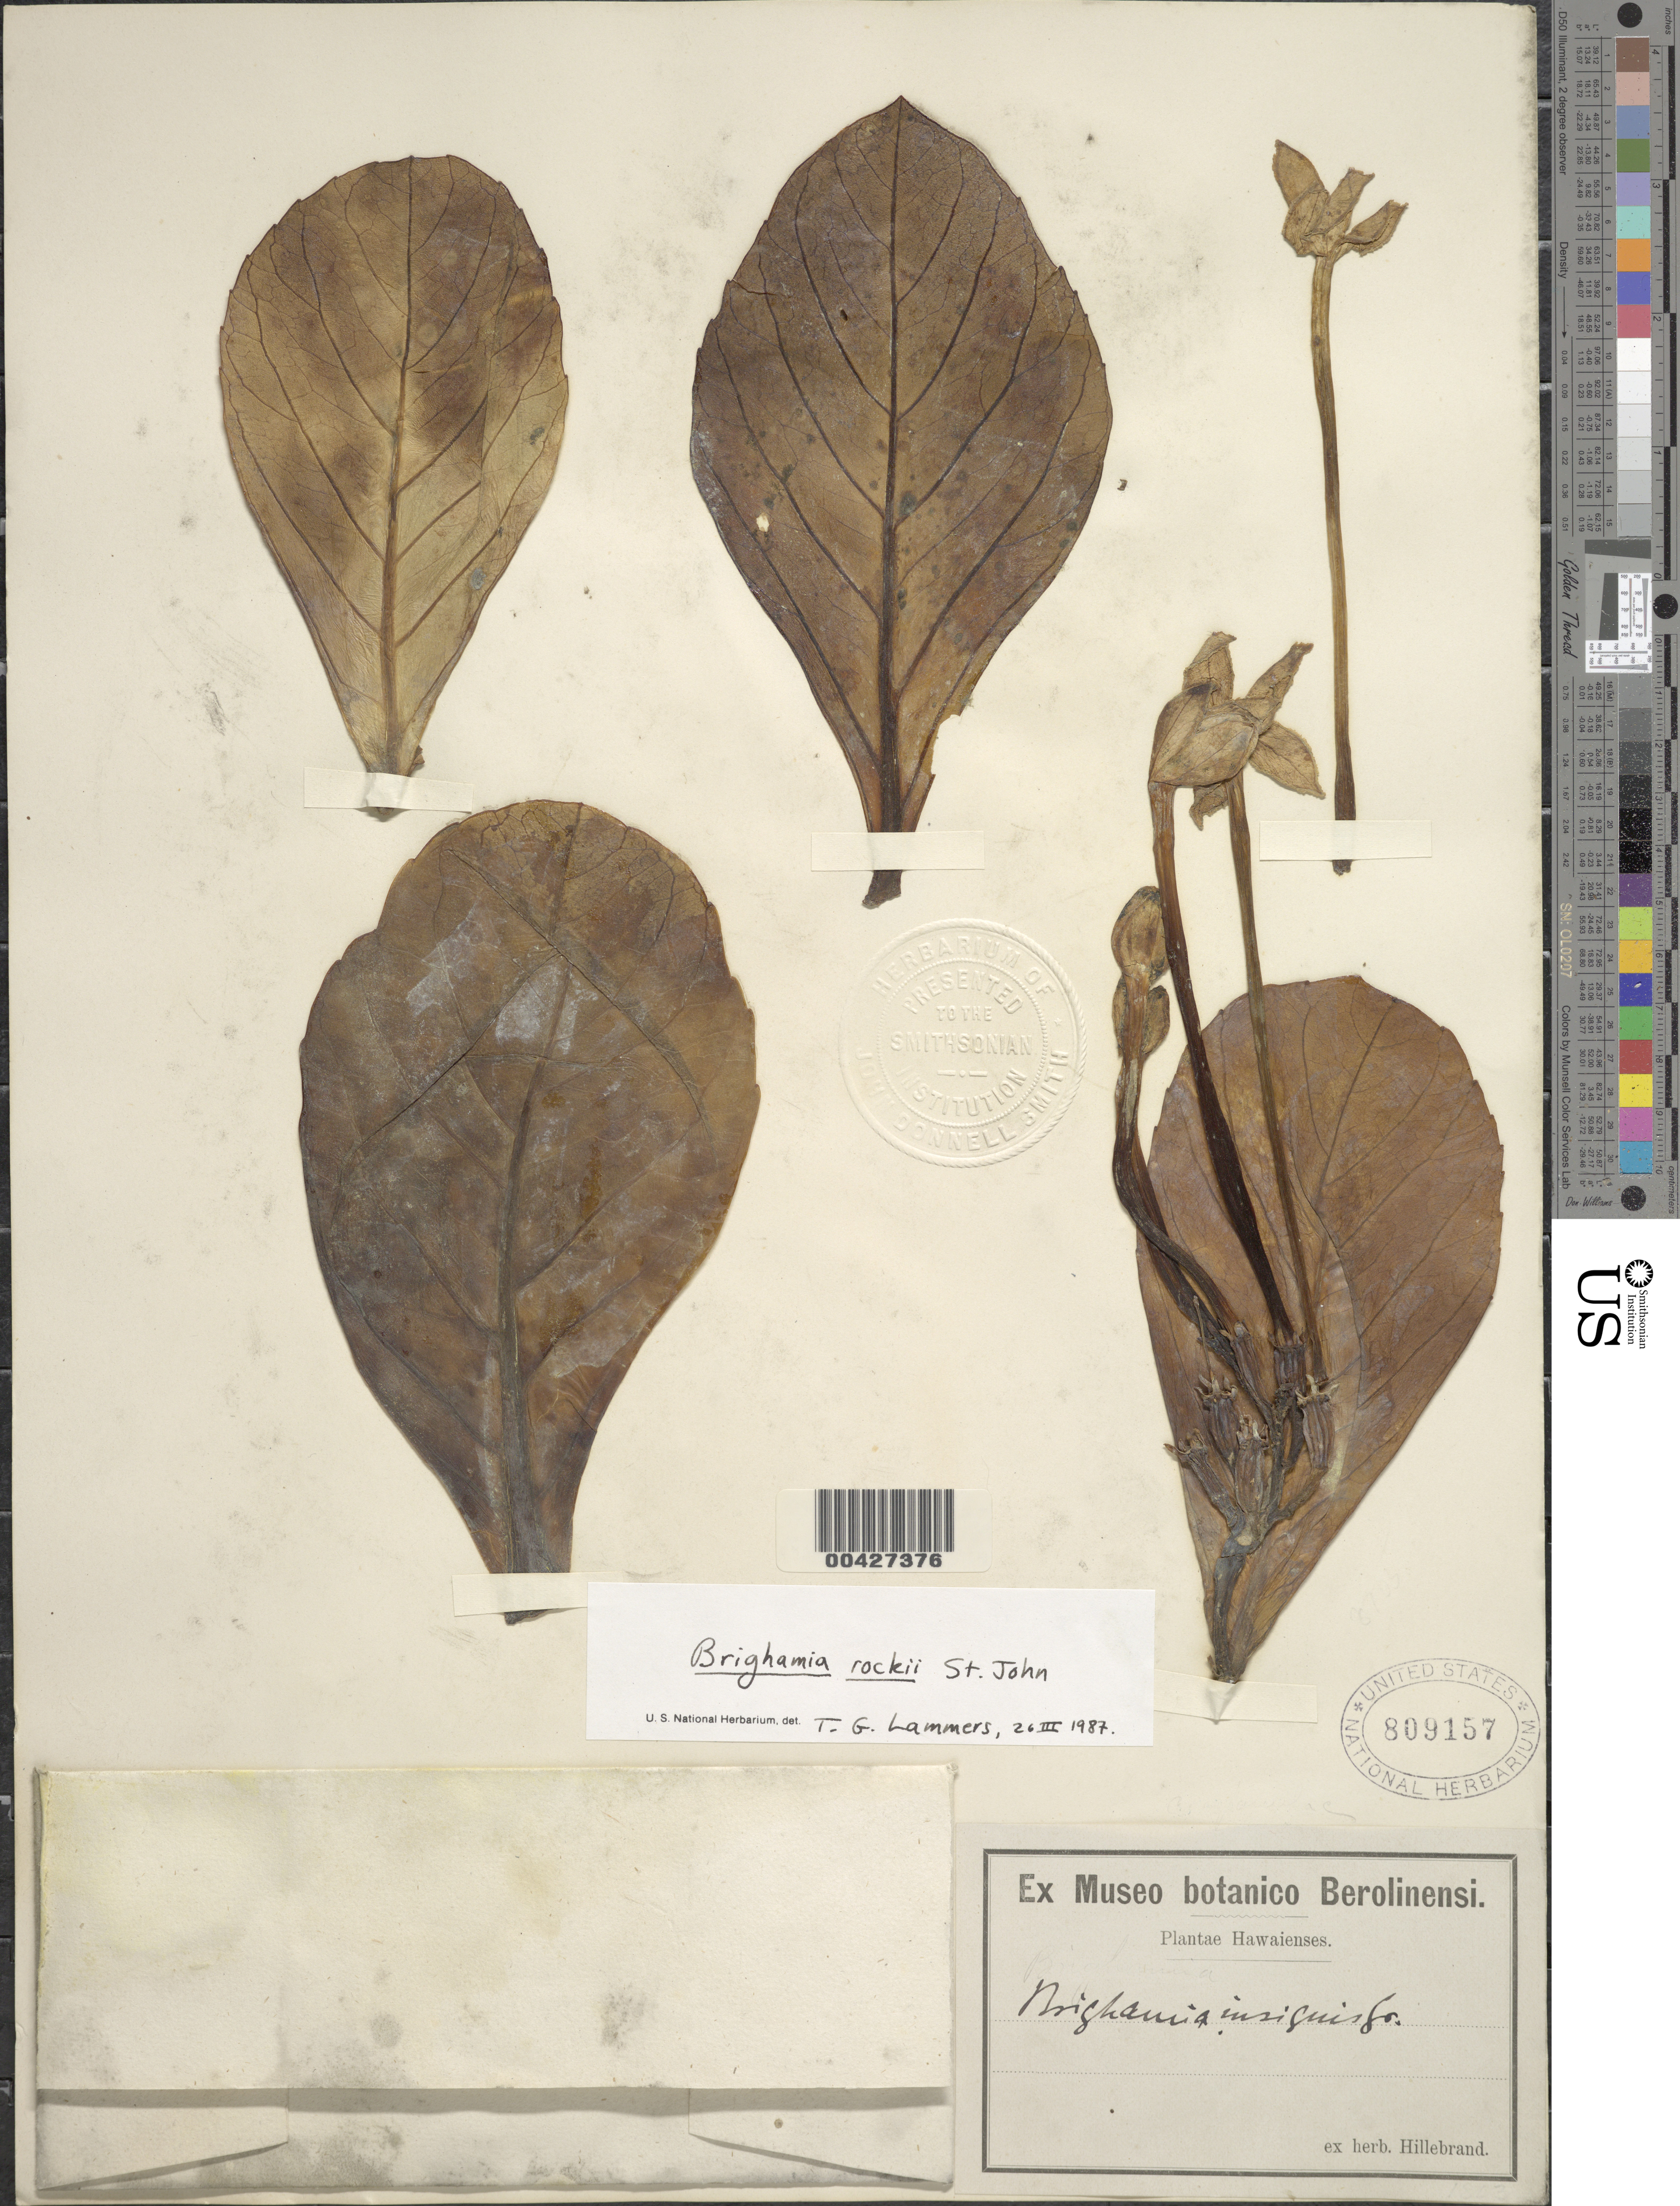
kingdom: Plantae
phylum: Tracheophyta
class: Magnoliopsida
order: Asterales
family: Campanulaceae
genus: Brighamia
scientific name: Brighamia rockii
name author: H. St. John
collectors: W. Hillebrand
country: United States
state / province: Hawaii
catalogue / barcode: US 809157